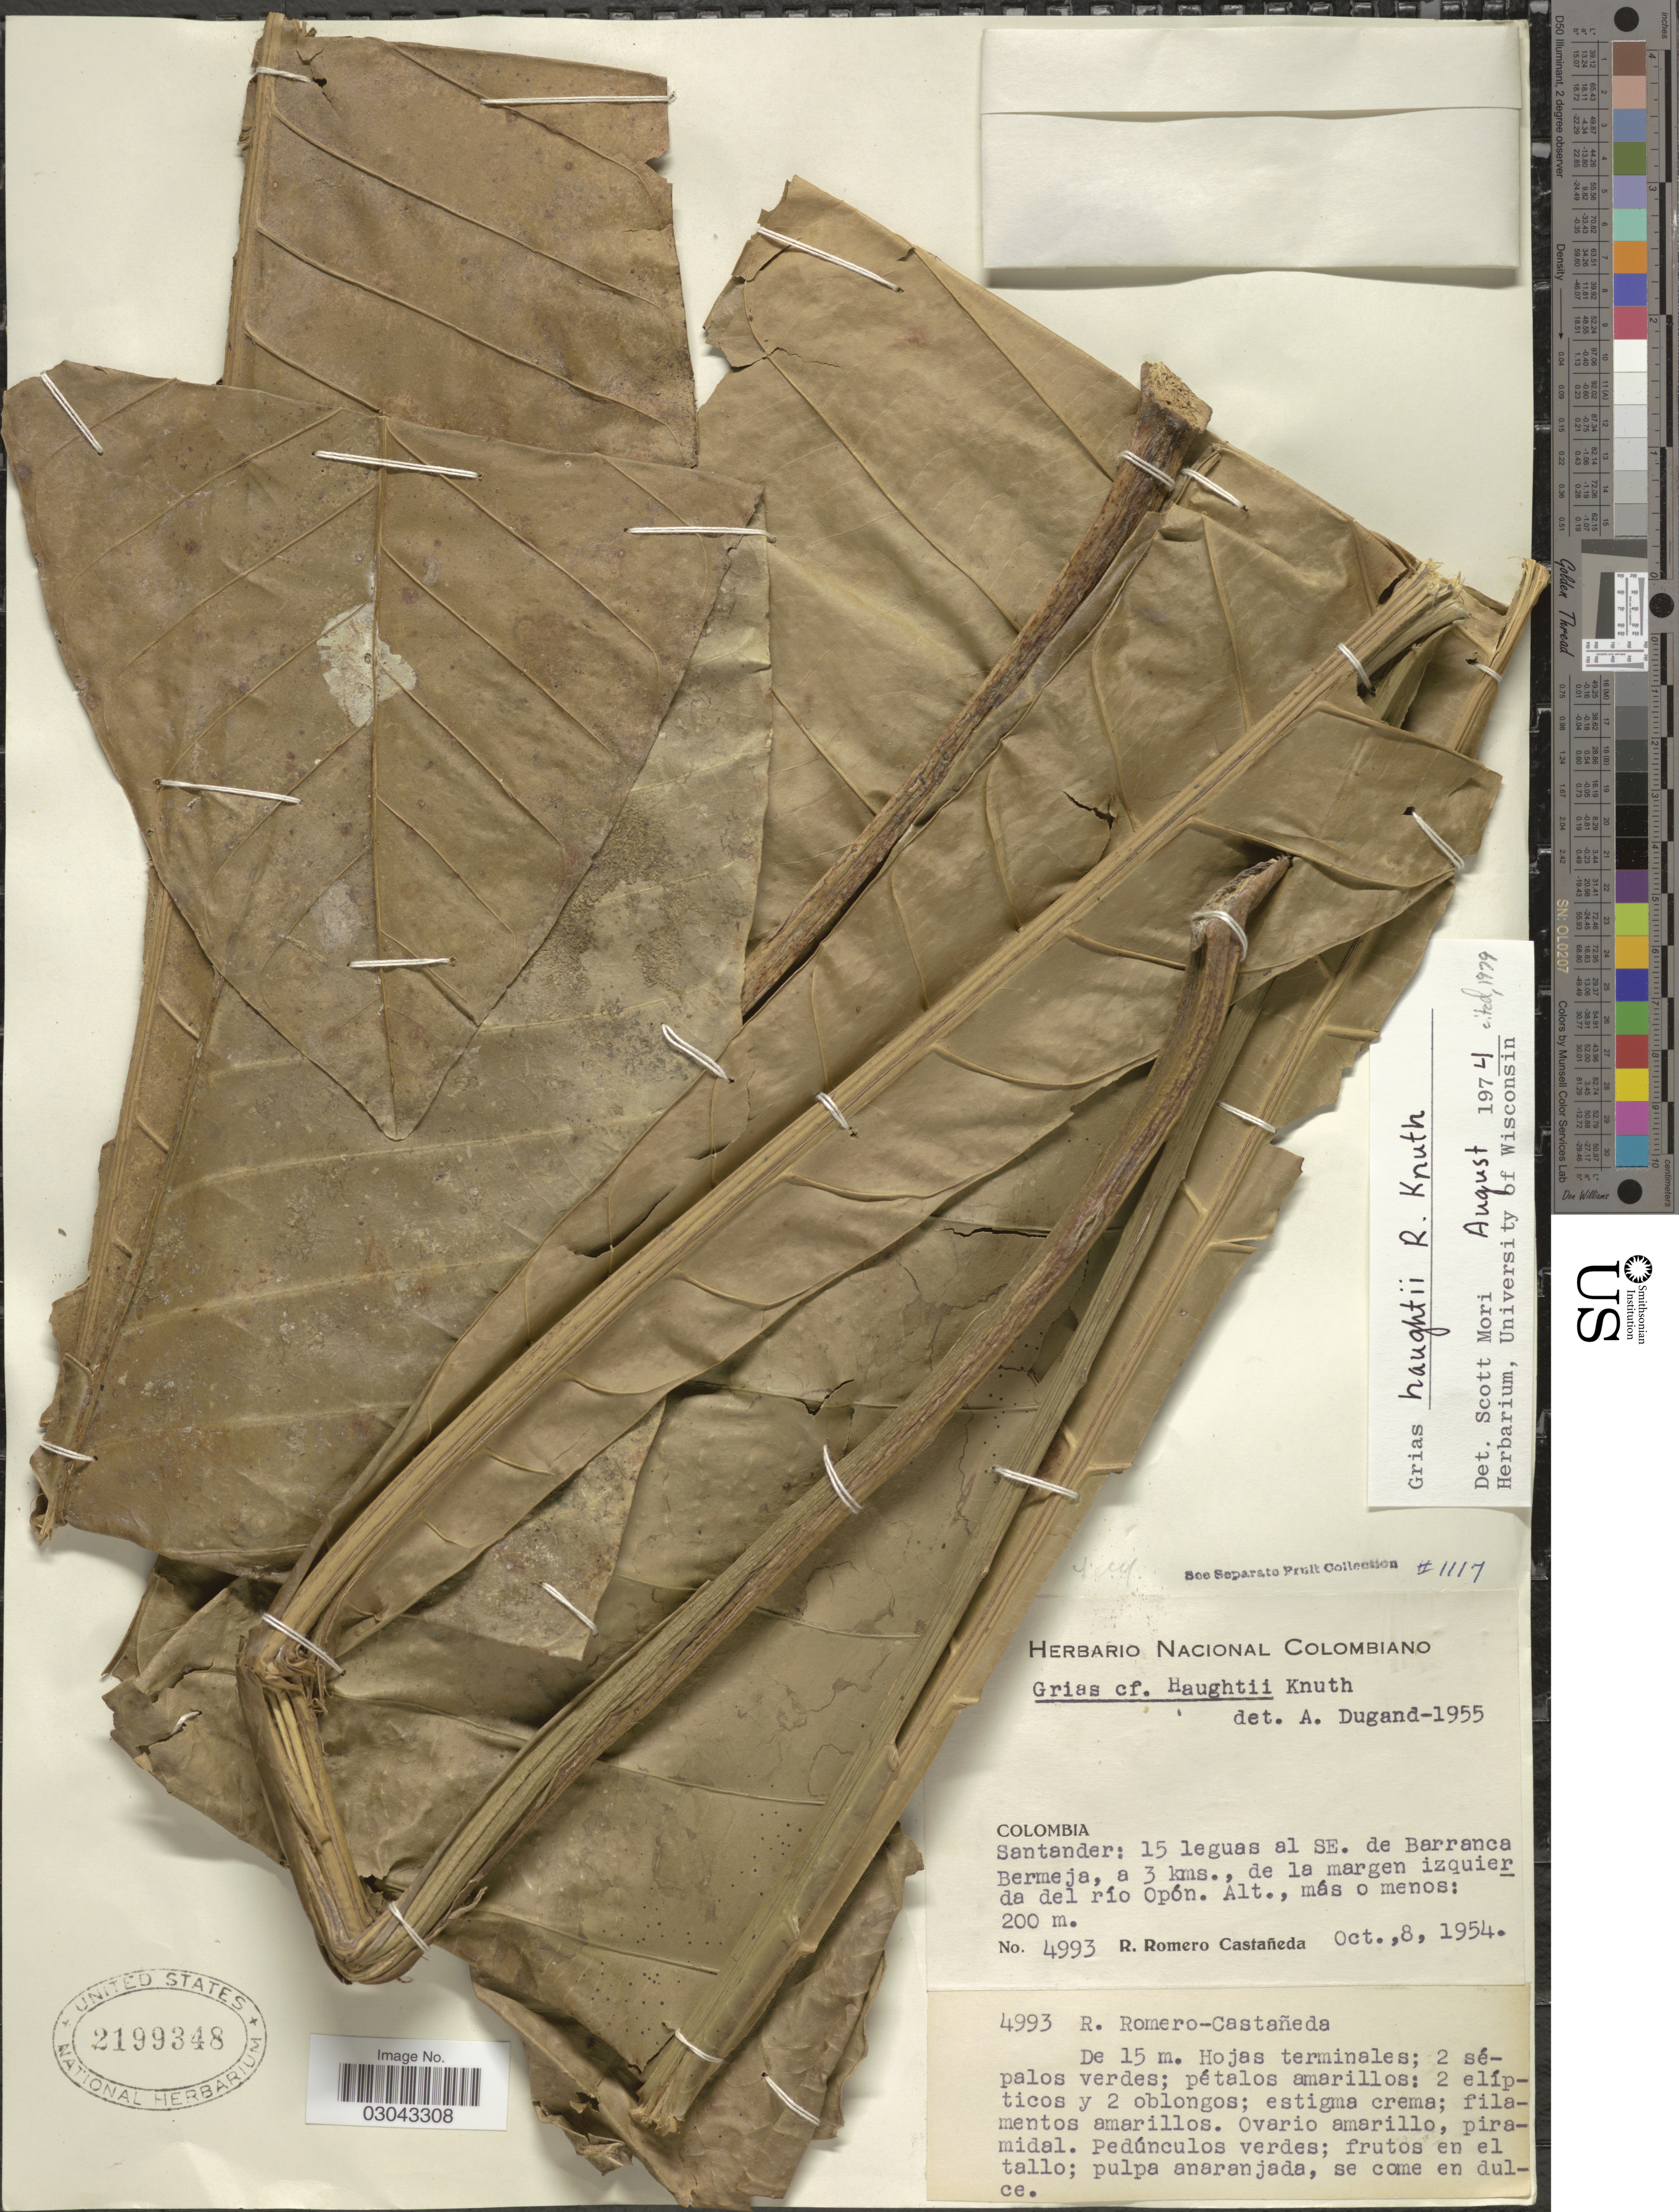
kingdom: Plantae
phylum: Tracheophyta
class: Magnoliopsida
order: Ericales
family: Lecythidaceae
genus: Grias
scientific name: Grias haughtii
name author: R. Knuth in Engl.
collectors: R. Romero Castañeda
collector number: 4993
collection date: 1954-10-08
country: Colombia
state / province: Santander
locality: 15 leguas al SE. de Barranca Bermeja, a 3 kms. de la margen izquierda del río Opón.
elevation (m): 200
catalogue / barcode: US 2199348